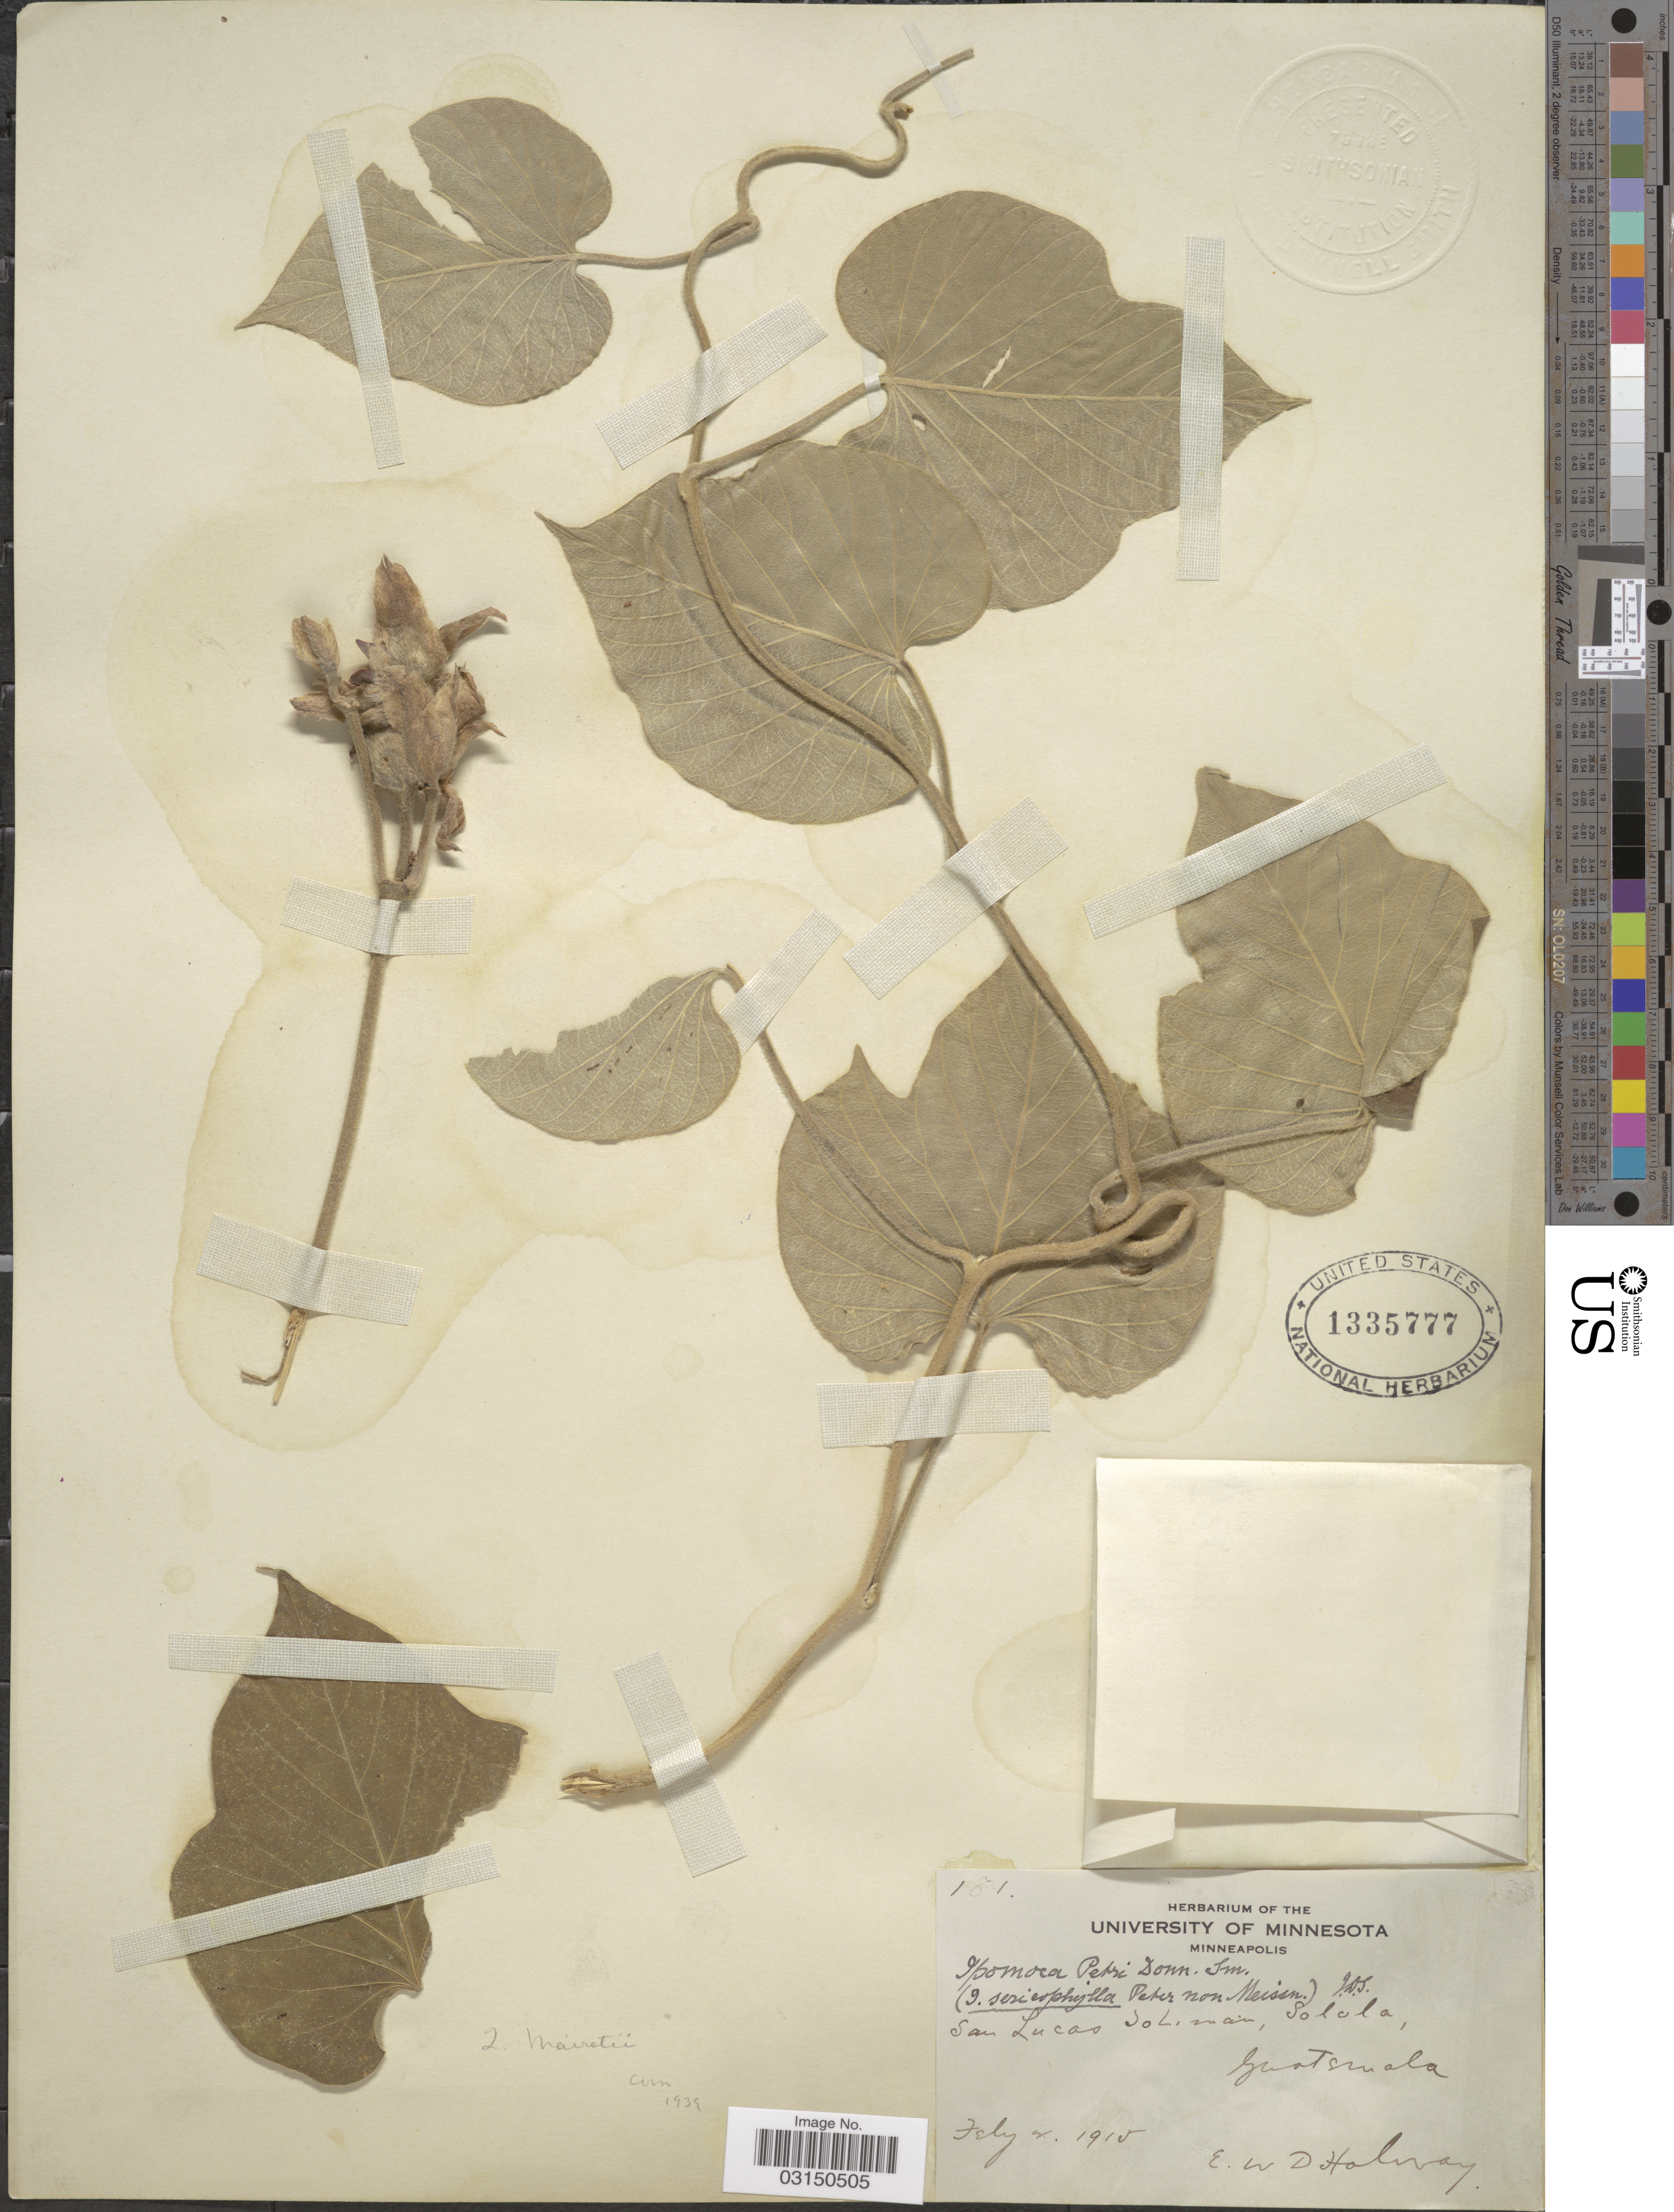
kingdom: Plantae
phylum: Tracheophyta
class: Magnoliopsida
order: Solanales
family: Convolvulaceae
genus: Ipomoea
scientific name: Ipomoea mairetii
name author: Choisy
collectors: E. W. D. Holway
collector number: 181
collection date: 1915-02-02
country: Guatemala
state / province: Sololá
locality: San Lucas Soliman.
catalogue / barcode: US 1335777